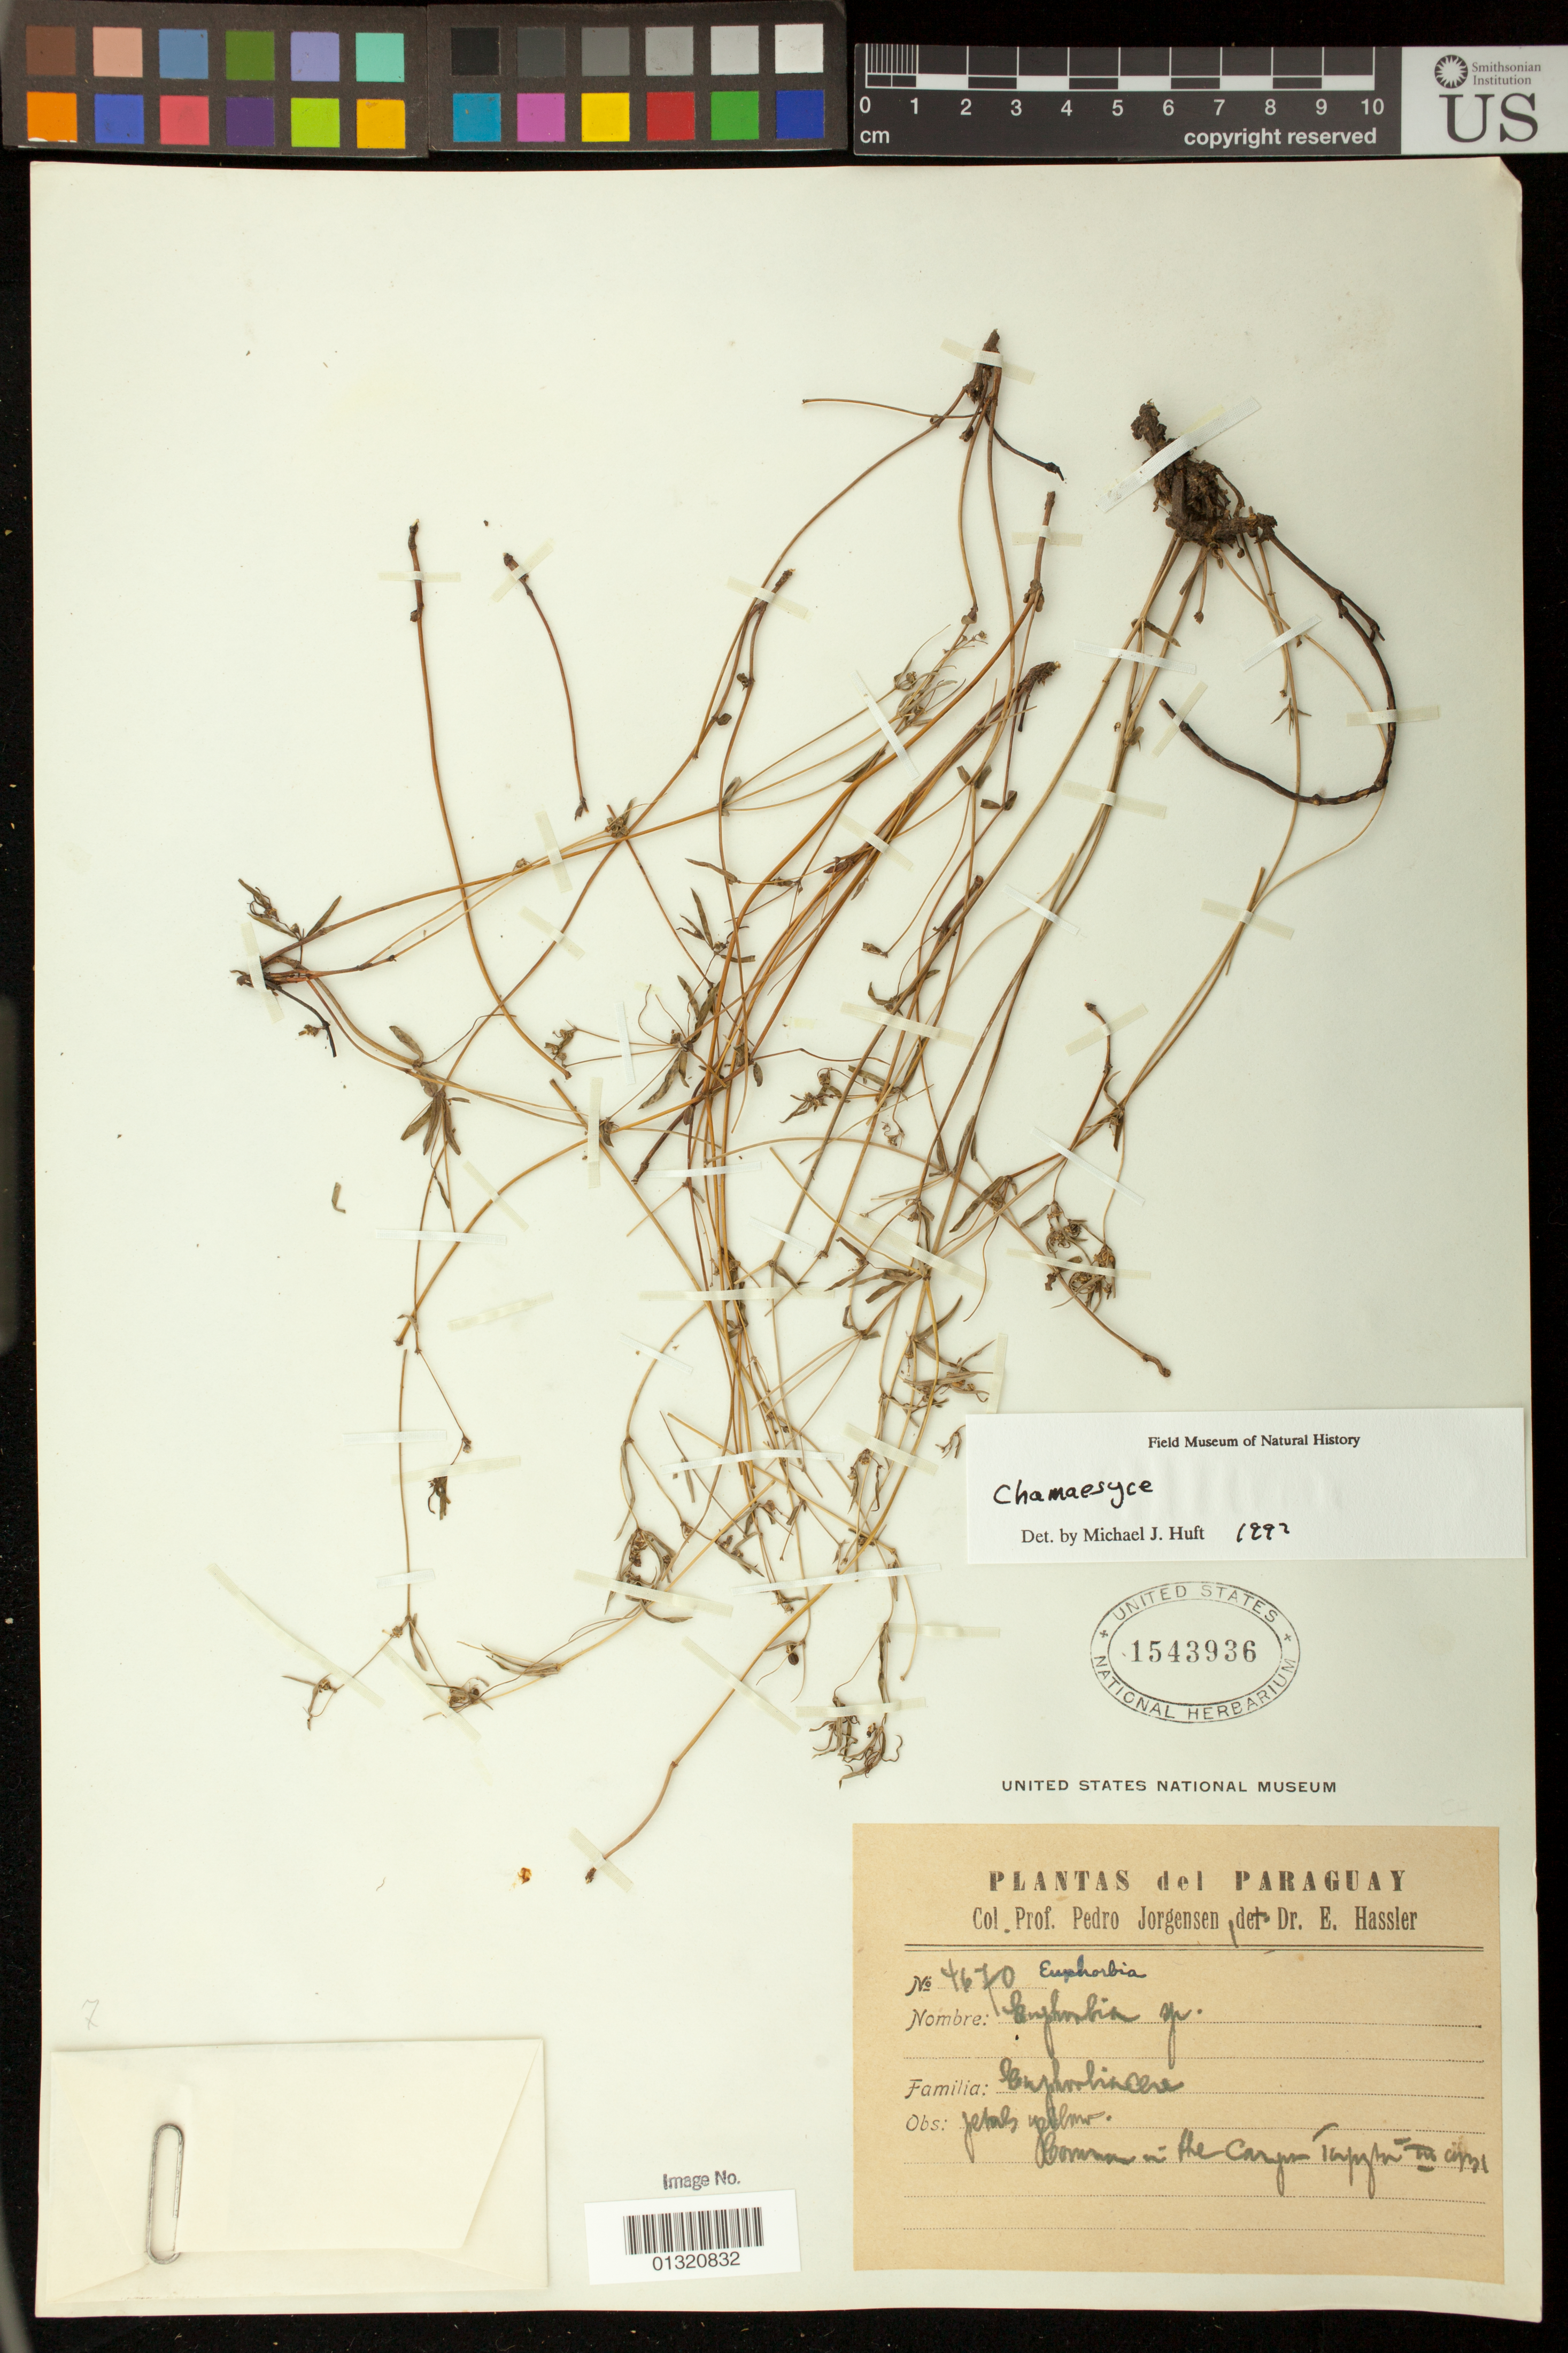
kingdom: Plantae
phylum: Tracheophyta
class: Magnoliopsida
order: Malpighiales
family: Euphorbiaceae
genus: Euphorbia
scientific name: Euphorbia sp.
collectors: P. Jörgensen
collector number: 4670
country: Paraguay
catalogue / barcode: US 1543936